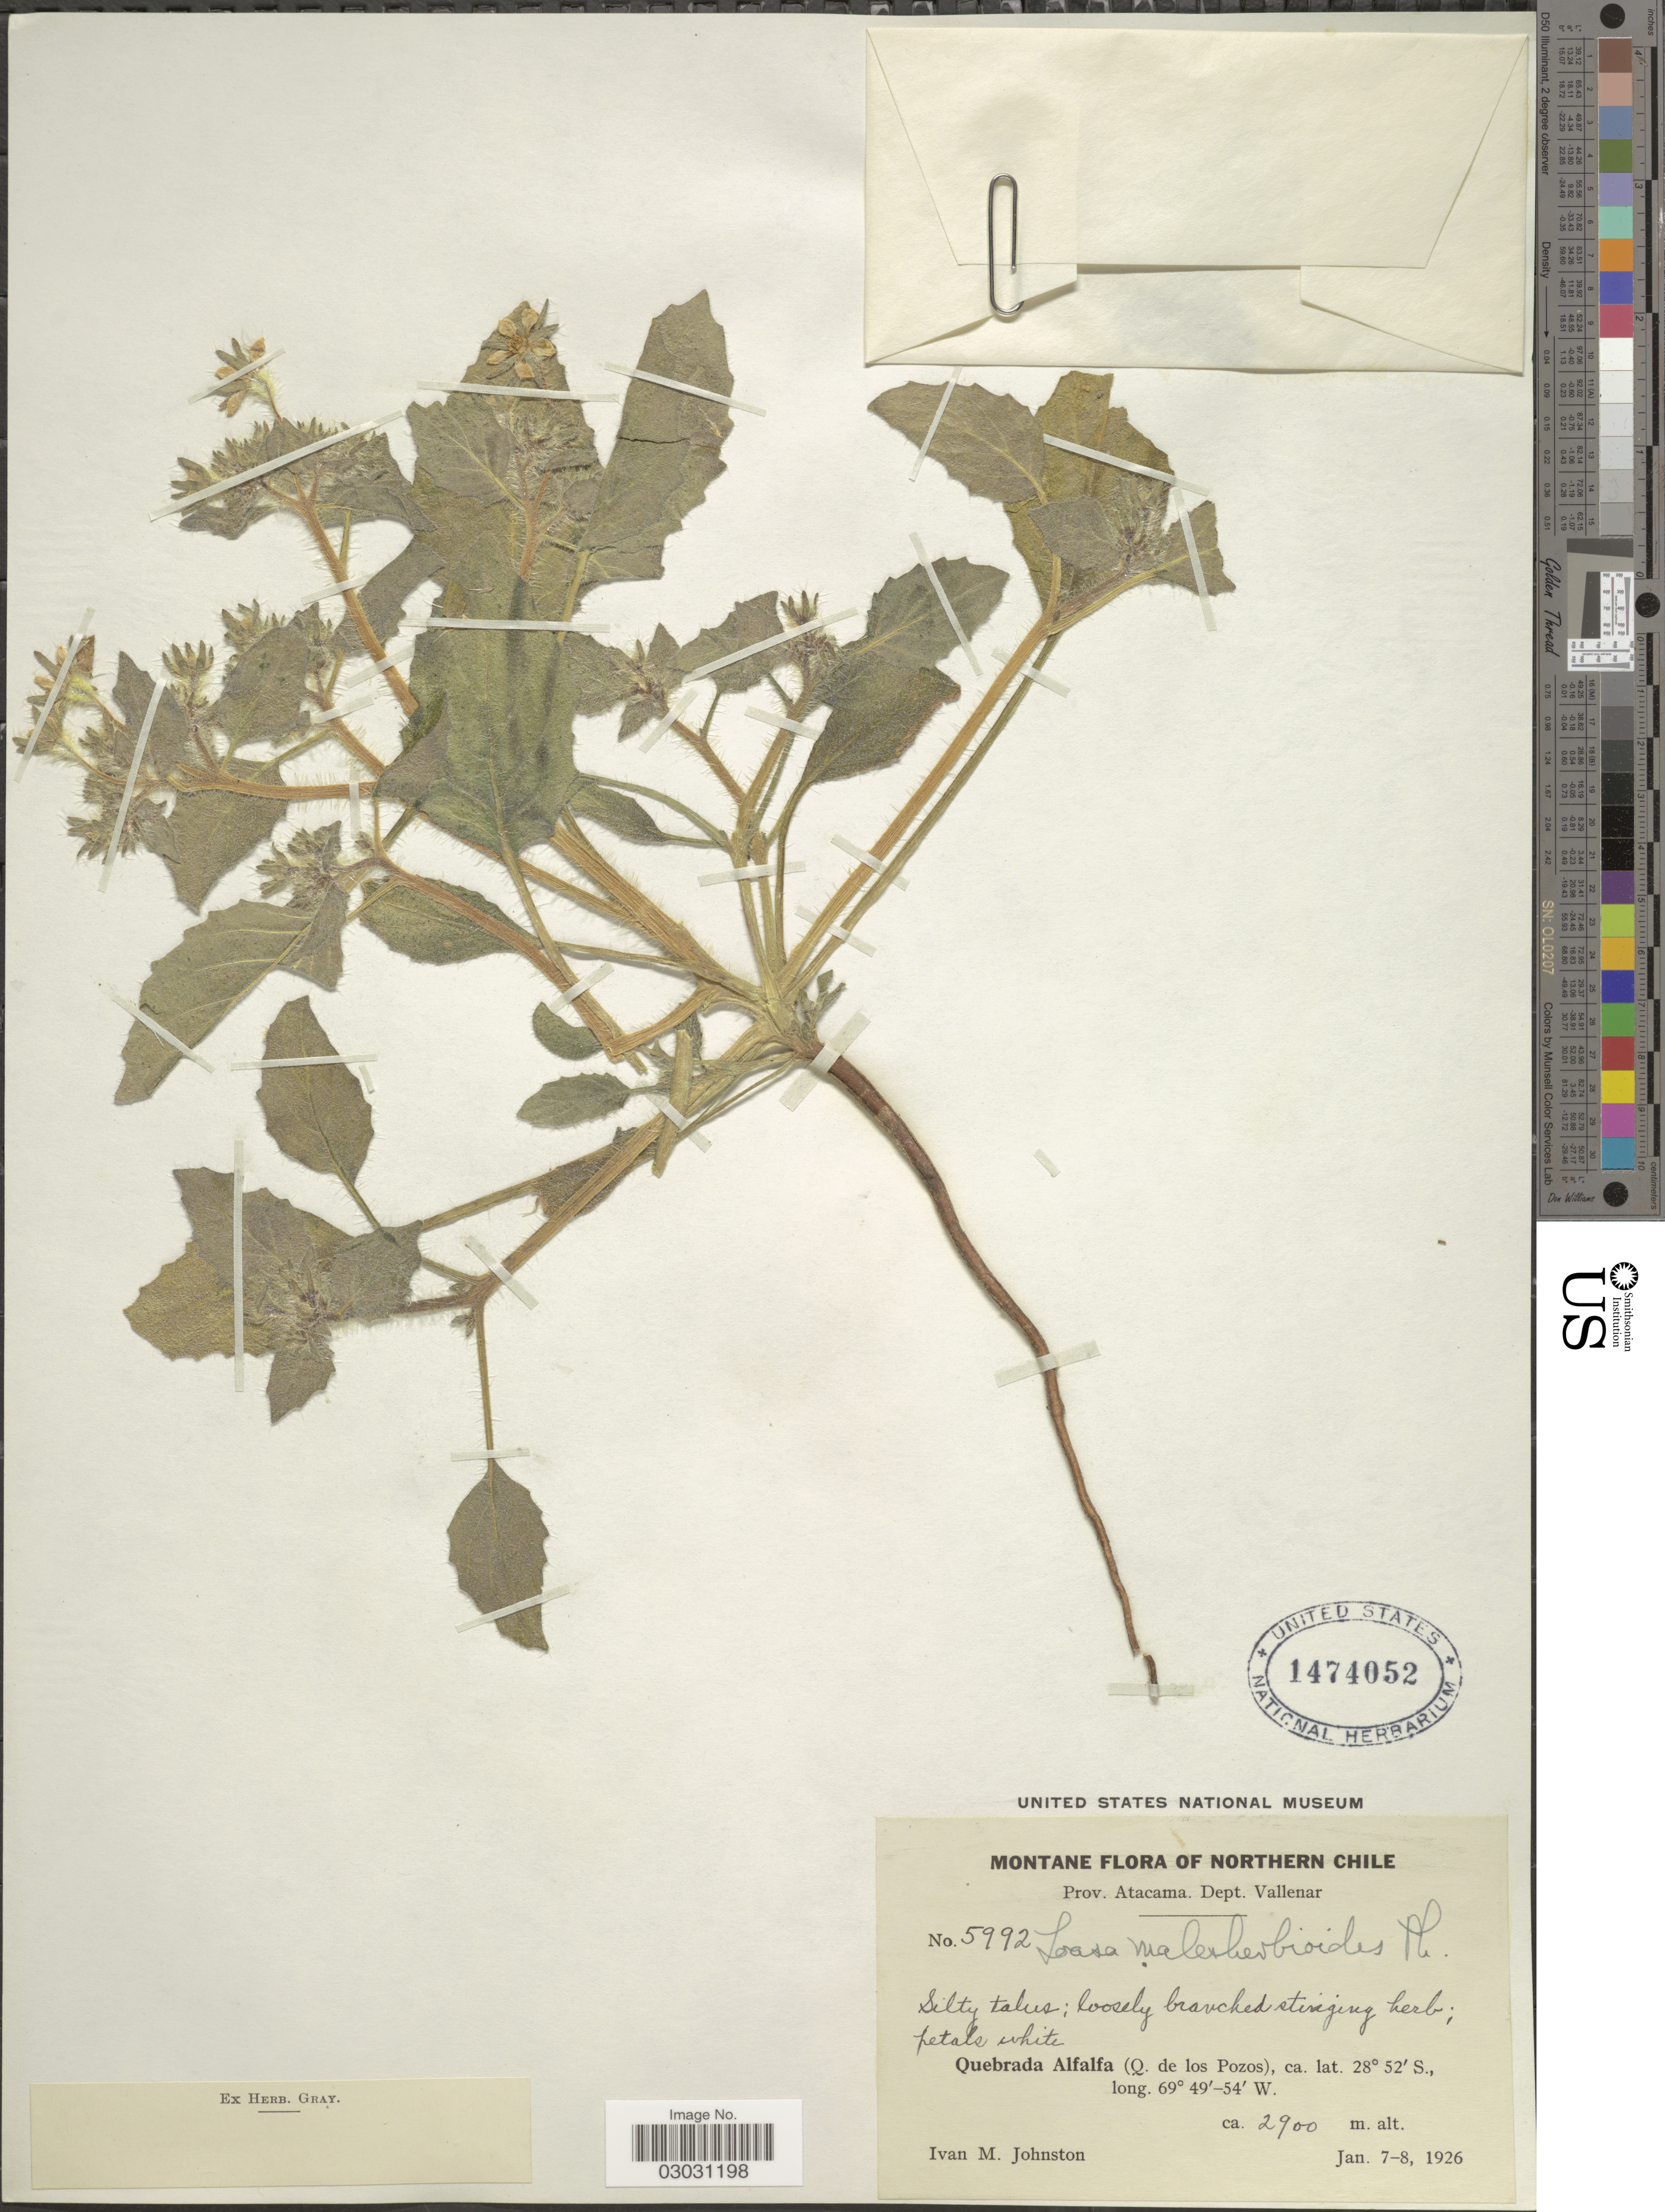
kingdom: Plantae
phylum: Tracheophyta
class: Magnoliopsida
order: Cornales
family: Loasaceae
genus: Loasa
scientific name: Loasa malesherbioides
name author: Phil.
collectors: I.M. Johnston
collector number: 5992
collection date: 1926-01-07/1926-01-08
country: Chile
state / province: Atacama (III)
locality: Northern Chile, Prov. Atacama. Dept. Vallenar. Quebrada Alfalfa (Q. de los Pozos).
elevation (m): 2900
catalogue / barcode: US 1474052